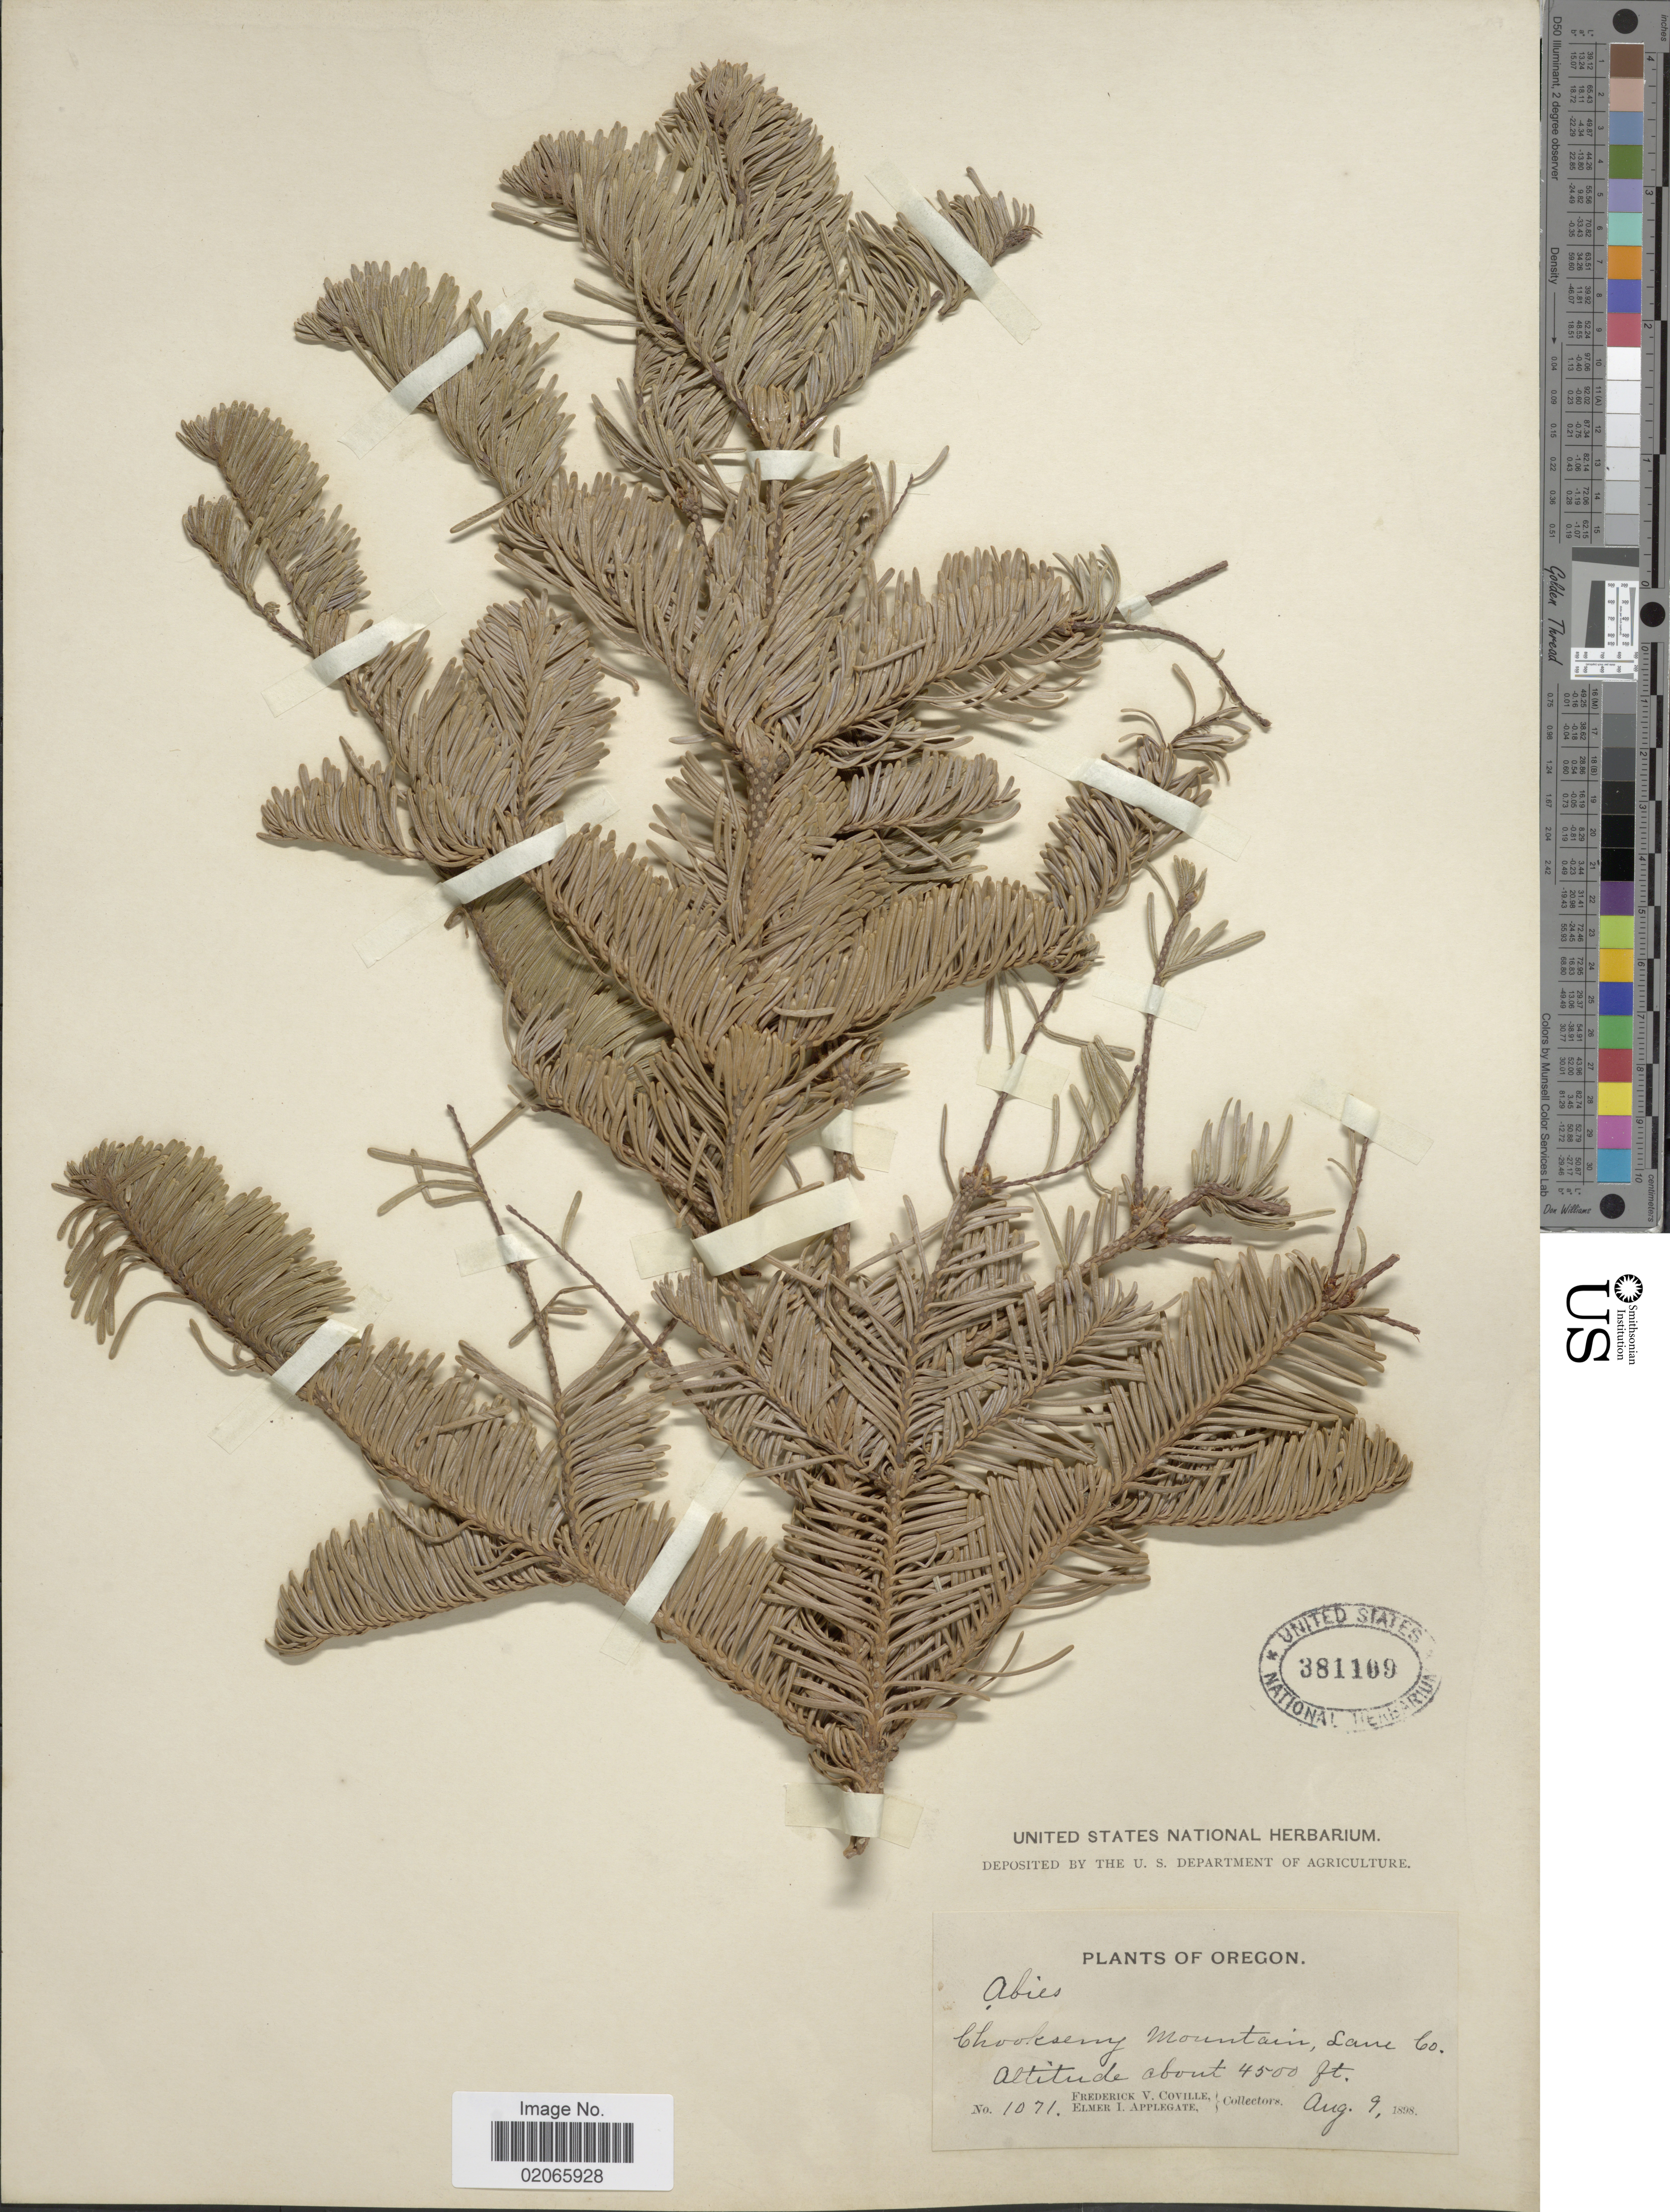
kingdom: Plantae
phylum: Tracheophyta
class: Pinopsida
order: Pinales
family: Pinaceae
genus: Abies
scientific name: Abies sp.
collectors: F. V. Coville & E. I. Applegate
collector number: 1071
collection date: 1898-08-09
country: United States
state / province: Oregon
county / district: Lane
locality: Chooksemy Mountain, Lane Co.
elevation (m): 1372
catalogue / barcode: US 381109